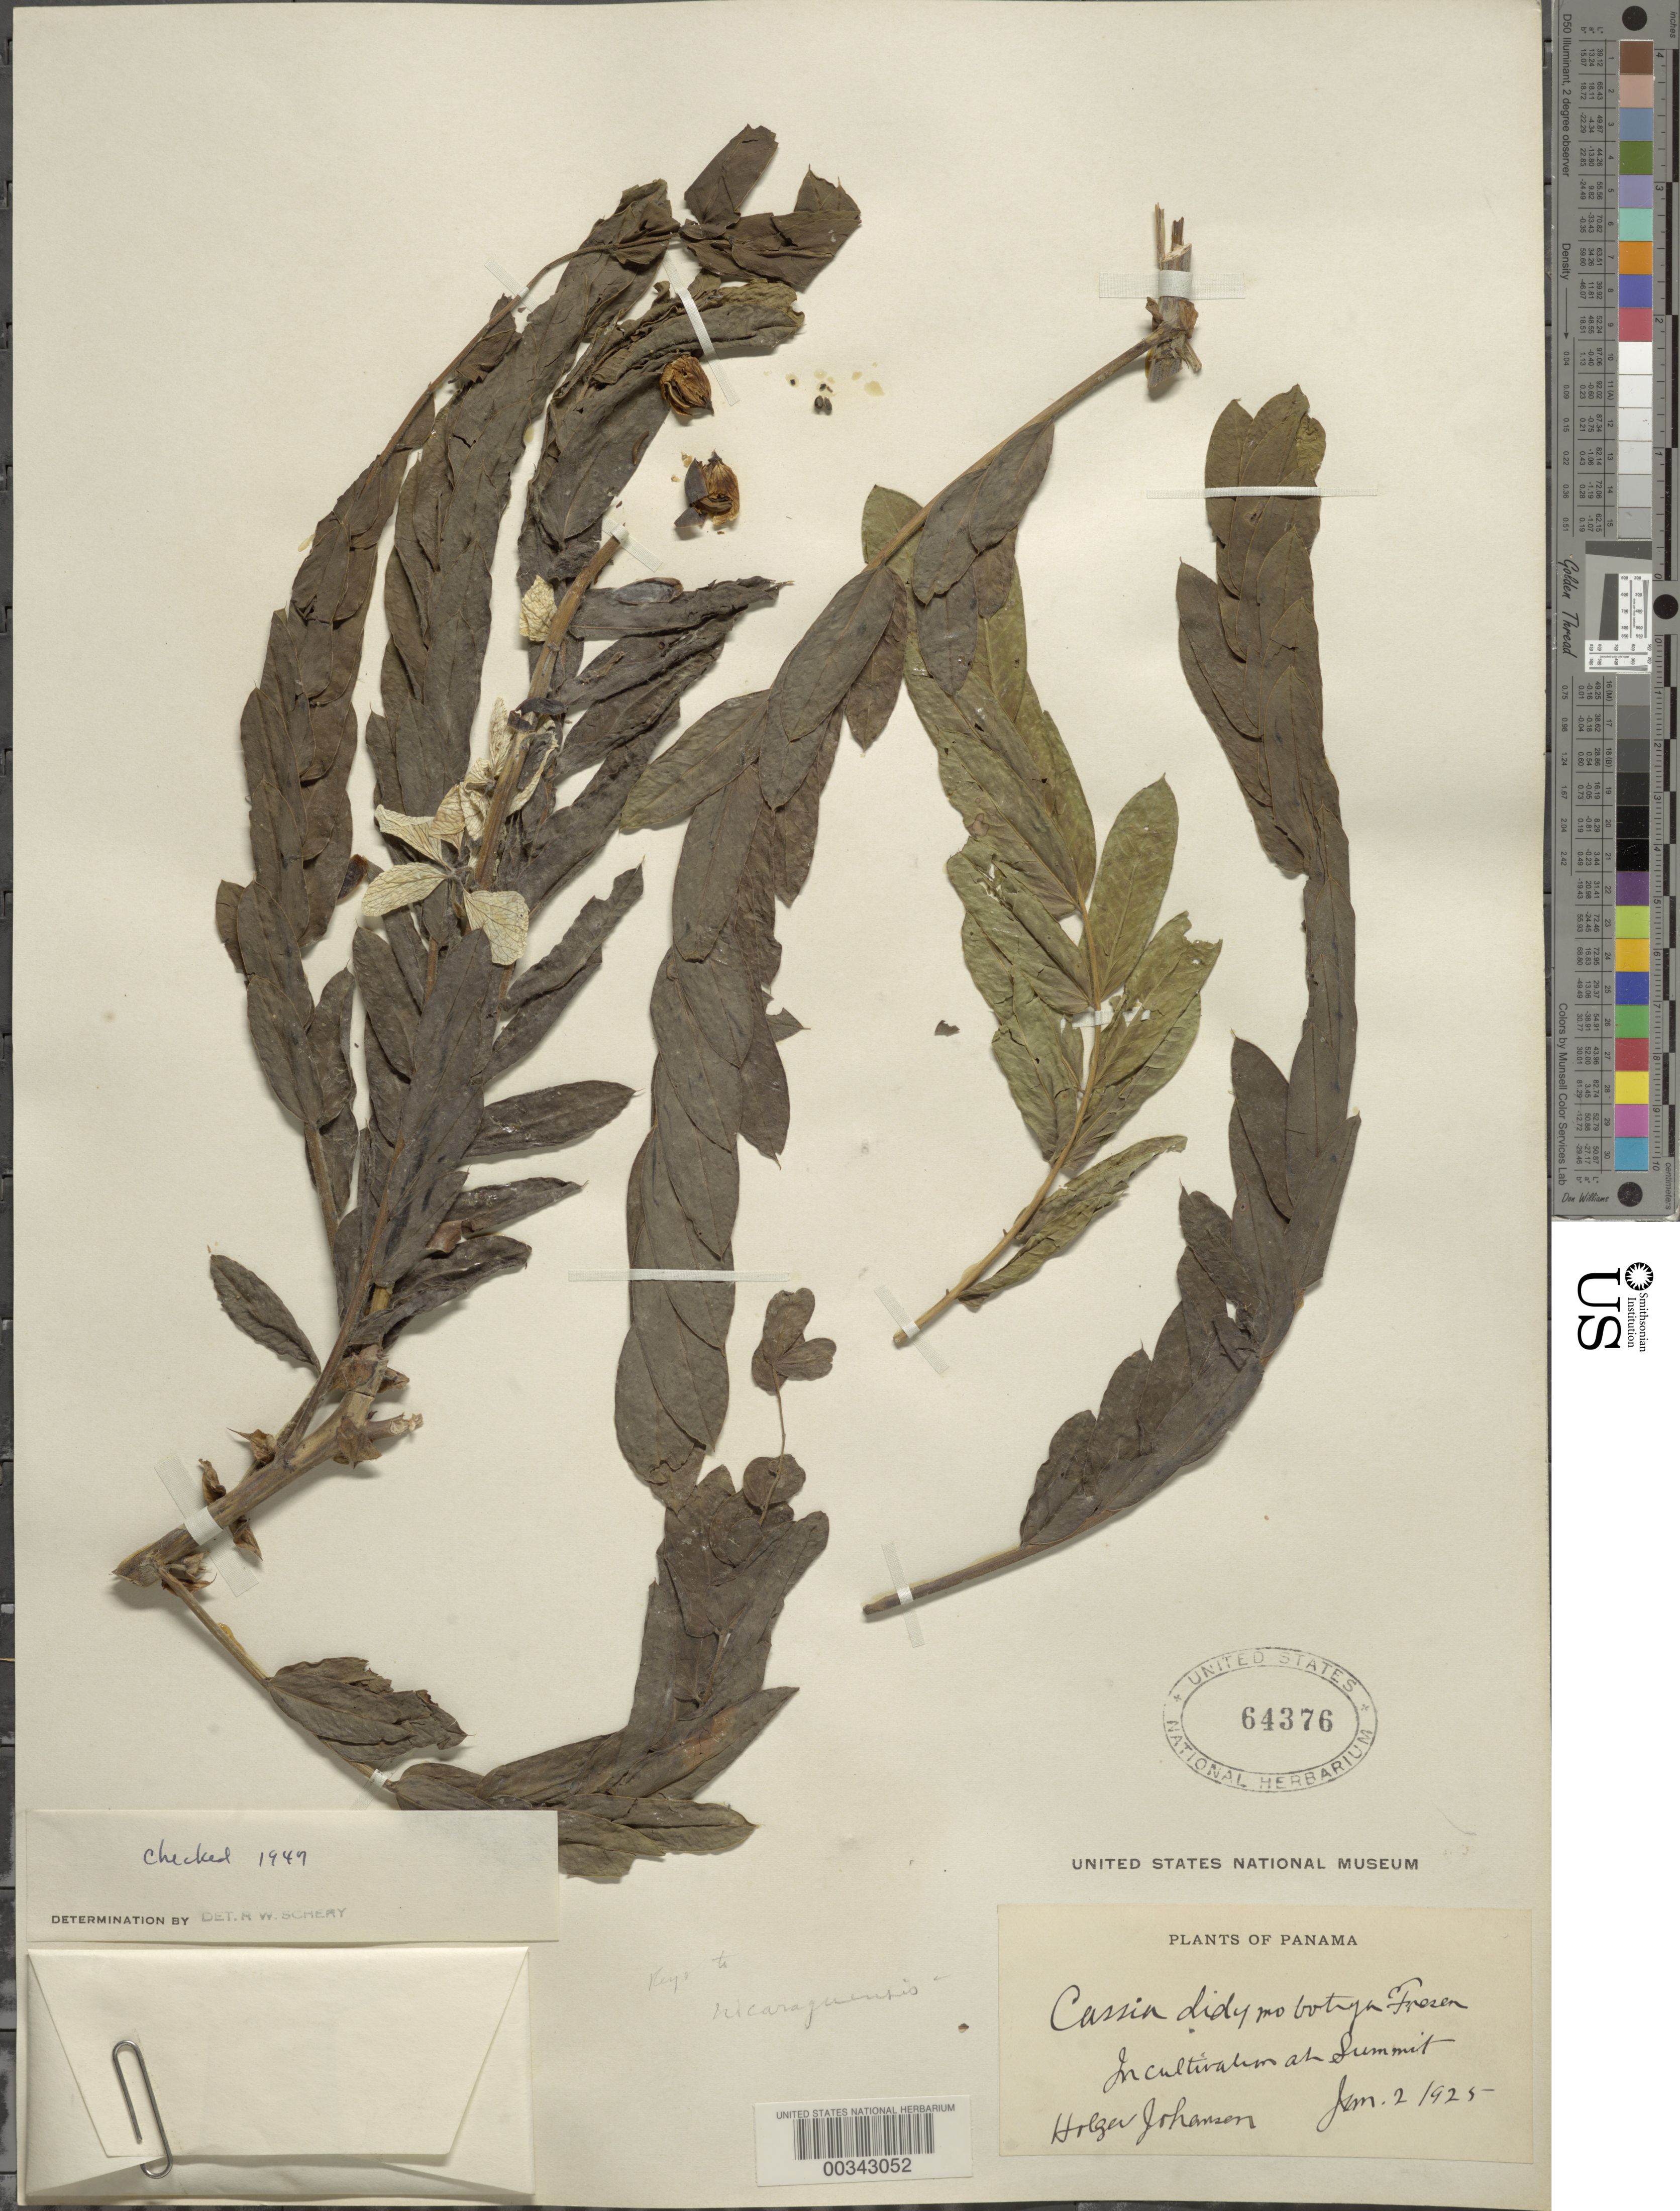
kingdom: Plantae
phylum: Tracheophyta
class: Magnoliopsida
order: Fabales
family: Fabaceae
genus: Senna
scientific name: Senna nicaraguensis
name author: (Benth.) H.S. Irwin & Barneby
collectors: H. Johansen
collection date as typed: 02 Jan 1925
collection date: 1925-01-02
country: Panama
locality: At summit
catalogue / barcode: US 64376